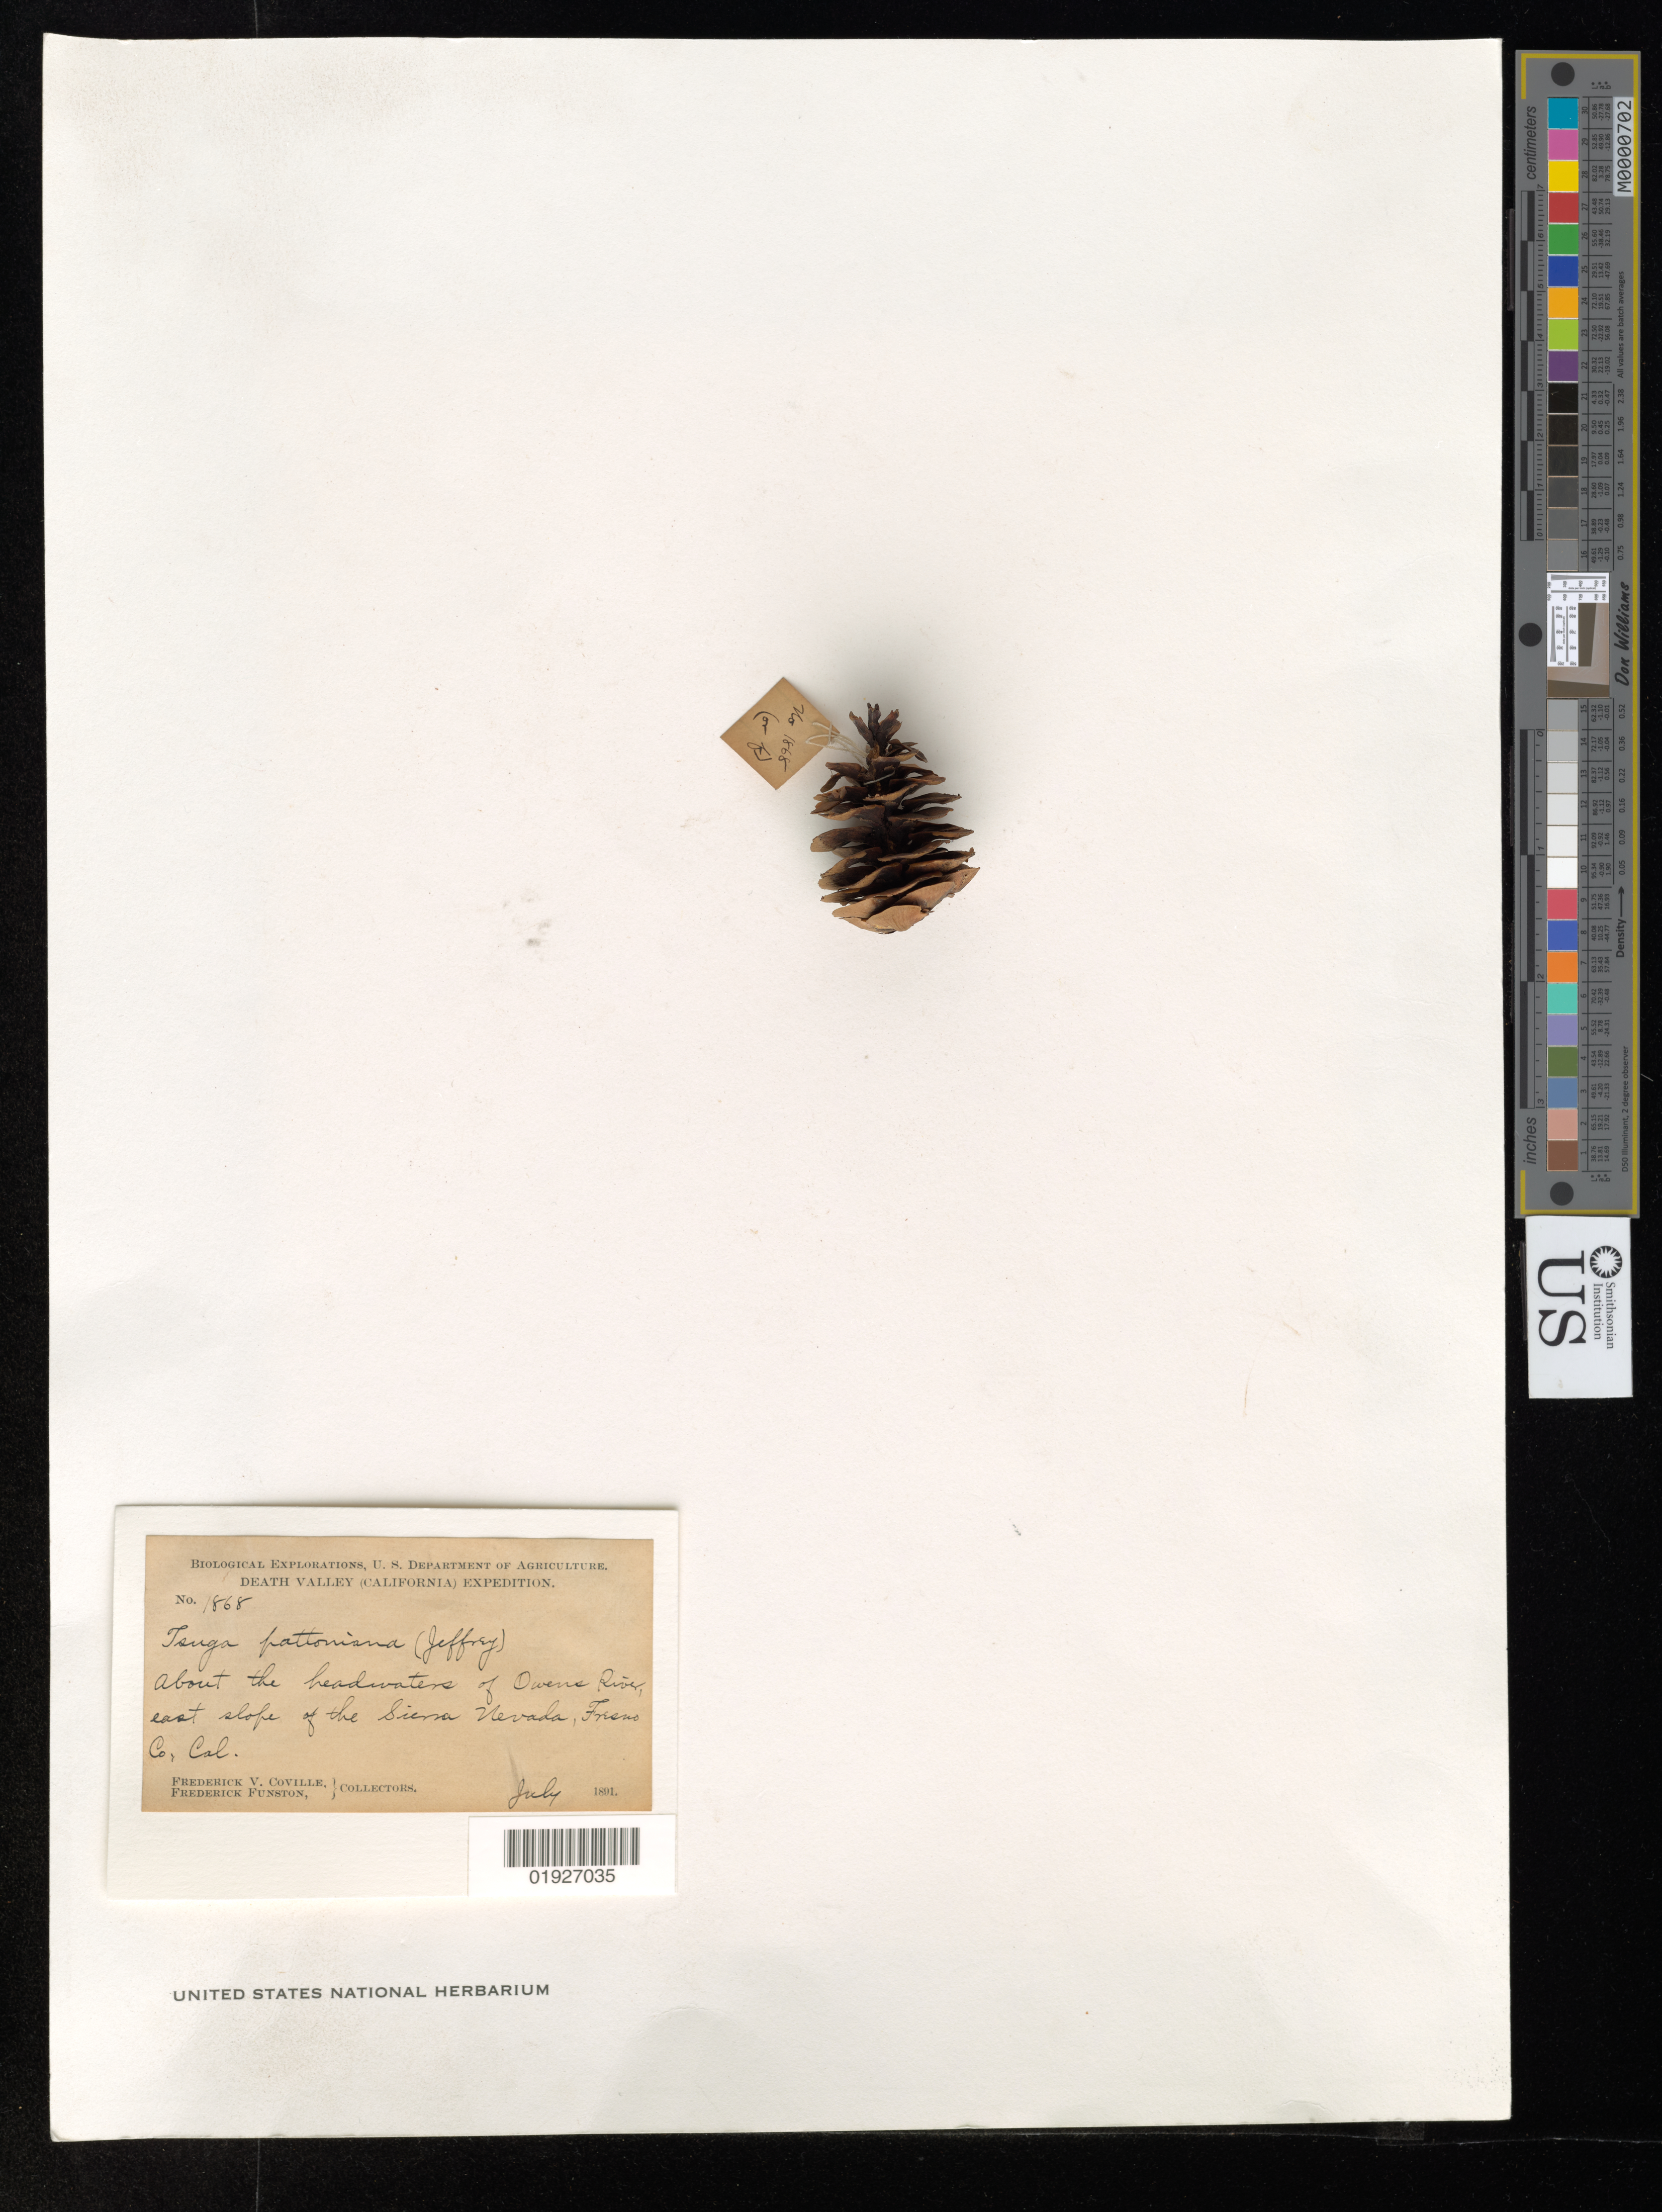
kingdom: Plantae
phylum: Tracheophyta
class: Pinopsida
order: Pinales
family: Pinaceae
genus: Tsuga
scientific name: Tsuga mertensiana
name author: (Bong.) Carrière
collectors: F. V. Coville & F. Funston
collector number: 1868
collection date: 1891-07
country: United States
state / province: California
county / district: Fresno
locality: East slope of Sierra Nevada, at the Sierra Nevada at the headwater of Owens River